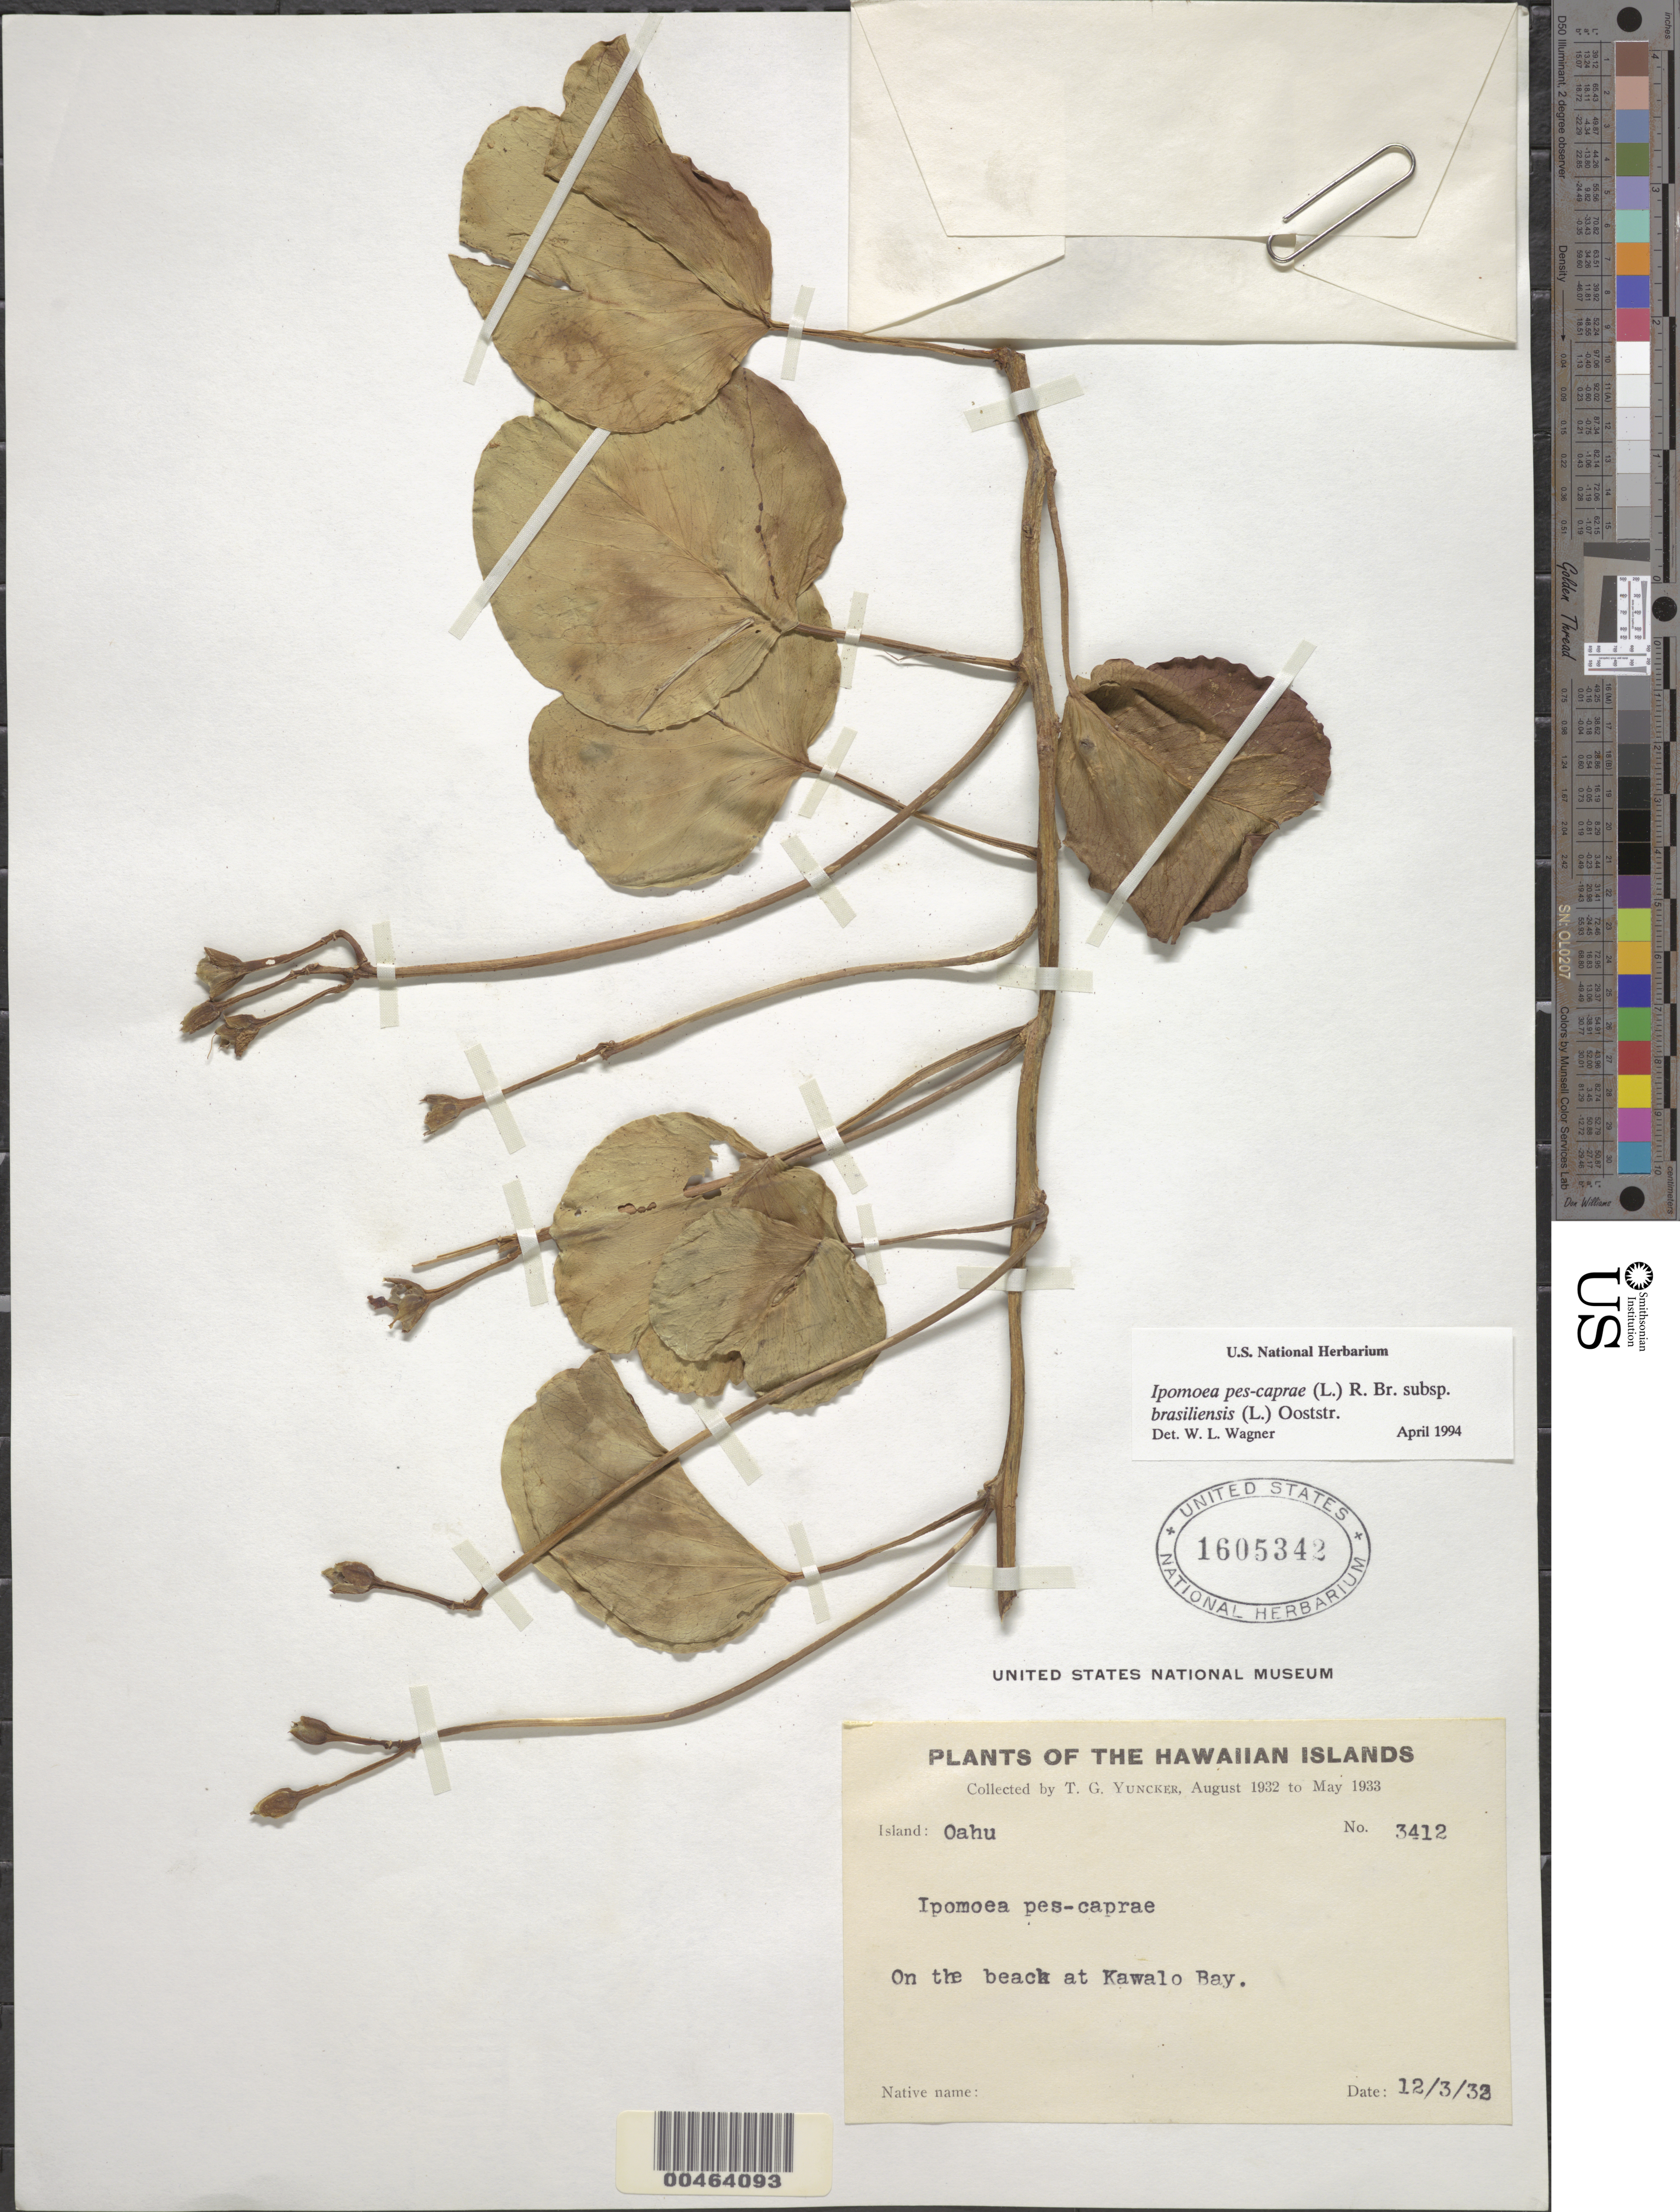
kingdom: Plantae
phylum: Tracheophyta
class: Magnoliopsida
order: Solanales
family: Convolvulaceae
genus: Ipomoea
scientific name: Ipomoea pes-caprae subsp. brasiliensis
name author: (L.) Ooststr.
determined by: Wagner, W. L., (BOT), Smithsonian Institution - National Museum of Natural History (UNITED STATES)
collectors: T. G. Yuncker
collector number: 3412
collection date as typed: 12 Dec 1932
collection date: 1932-12-12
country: United States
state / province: Hawaii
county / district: Honolulu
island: Oahu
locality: On the beach at Kawalo Bay.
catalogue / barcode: US 1605342